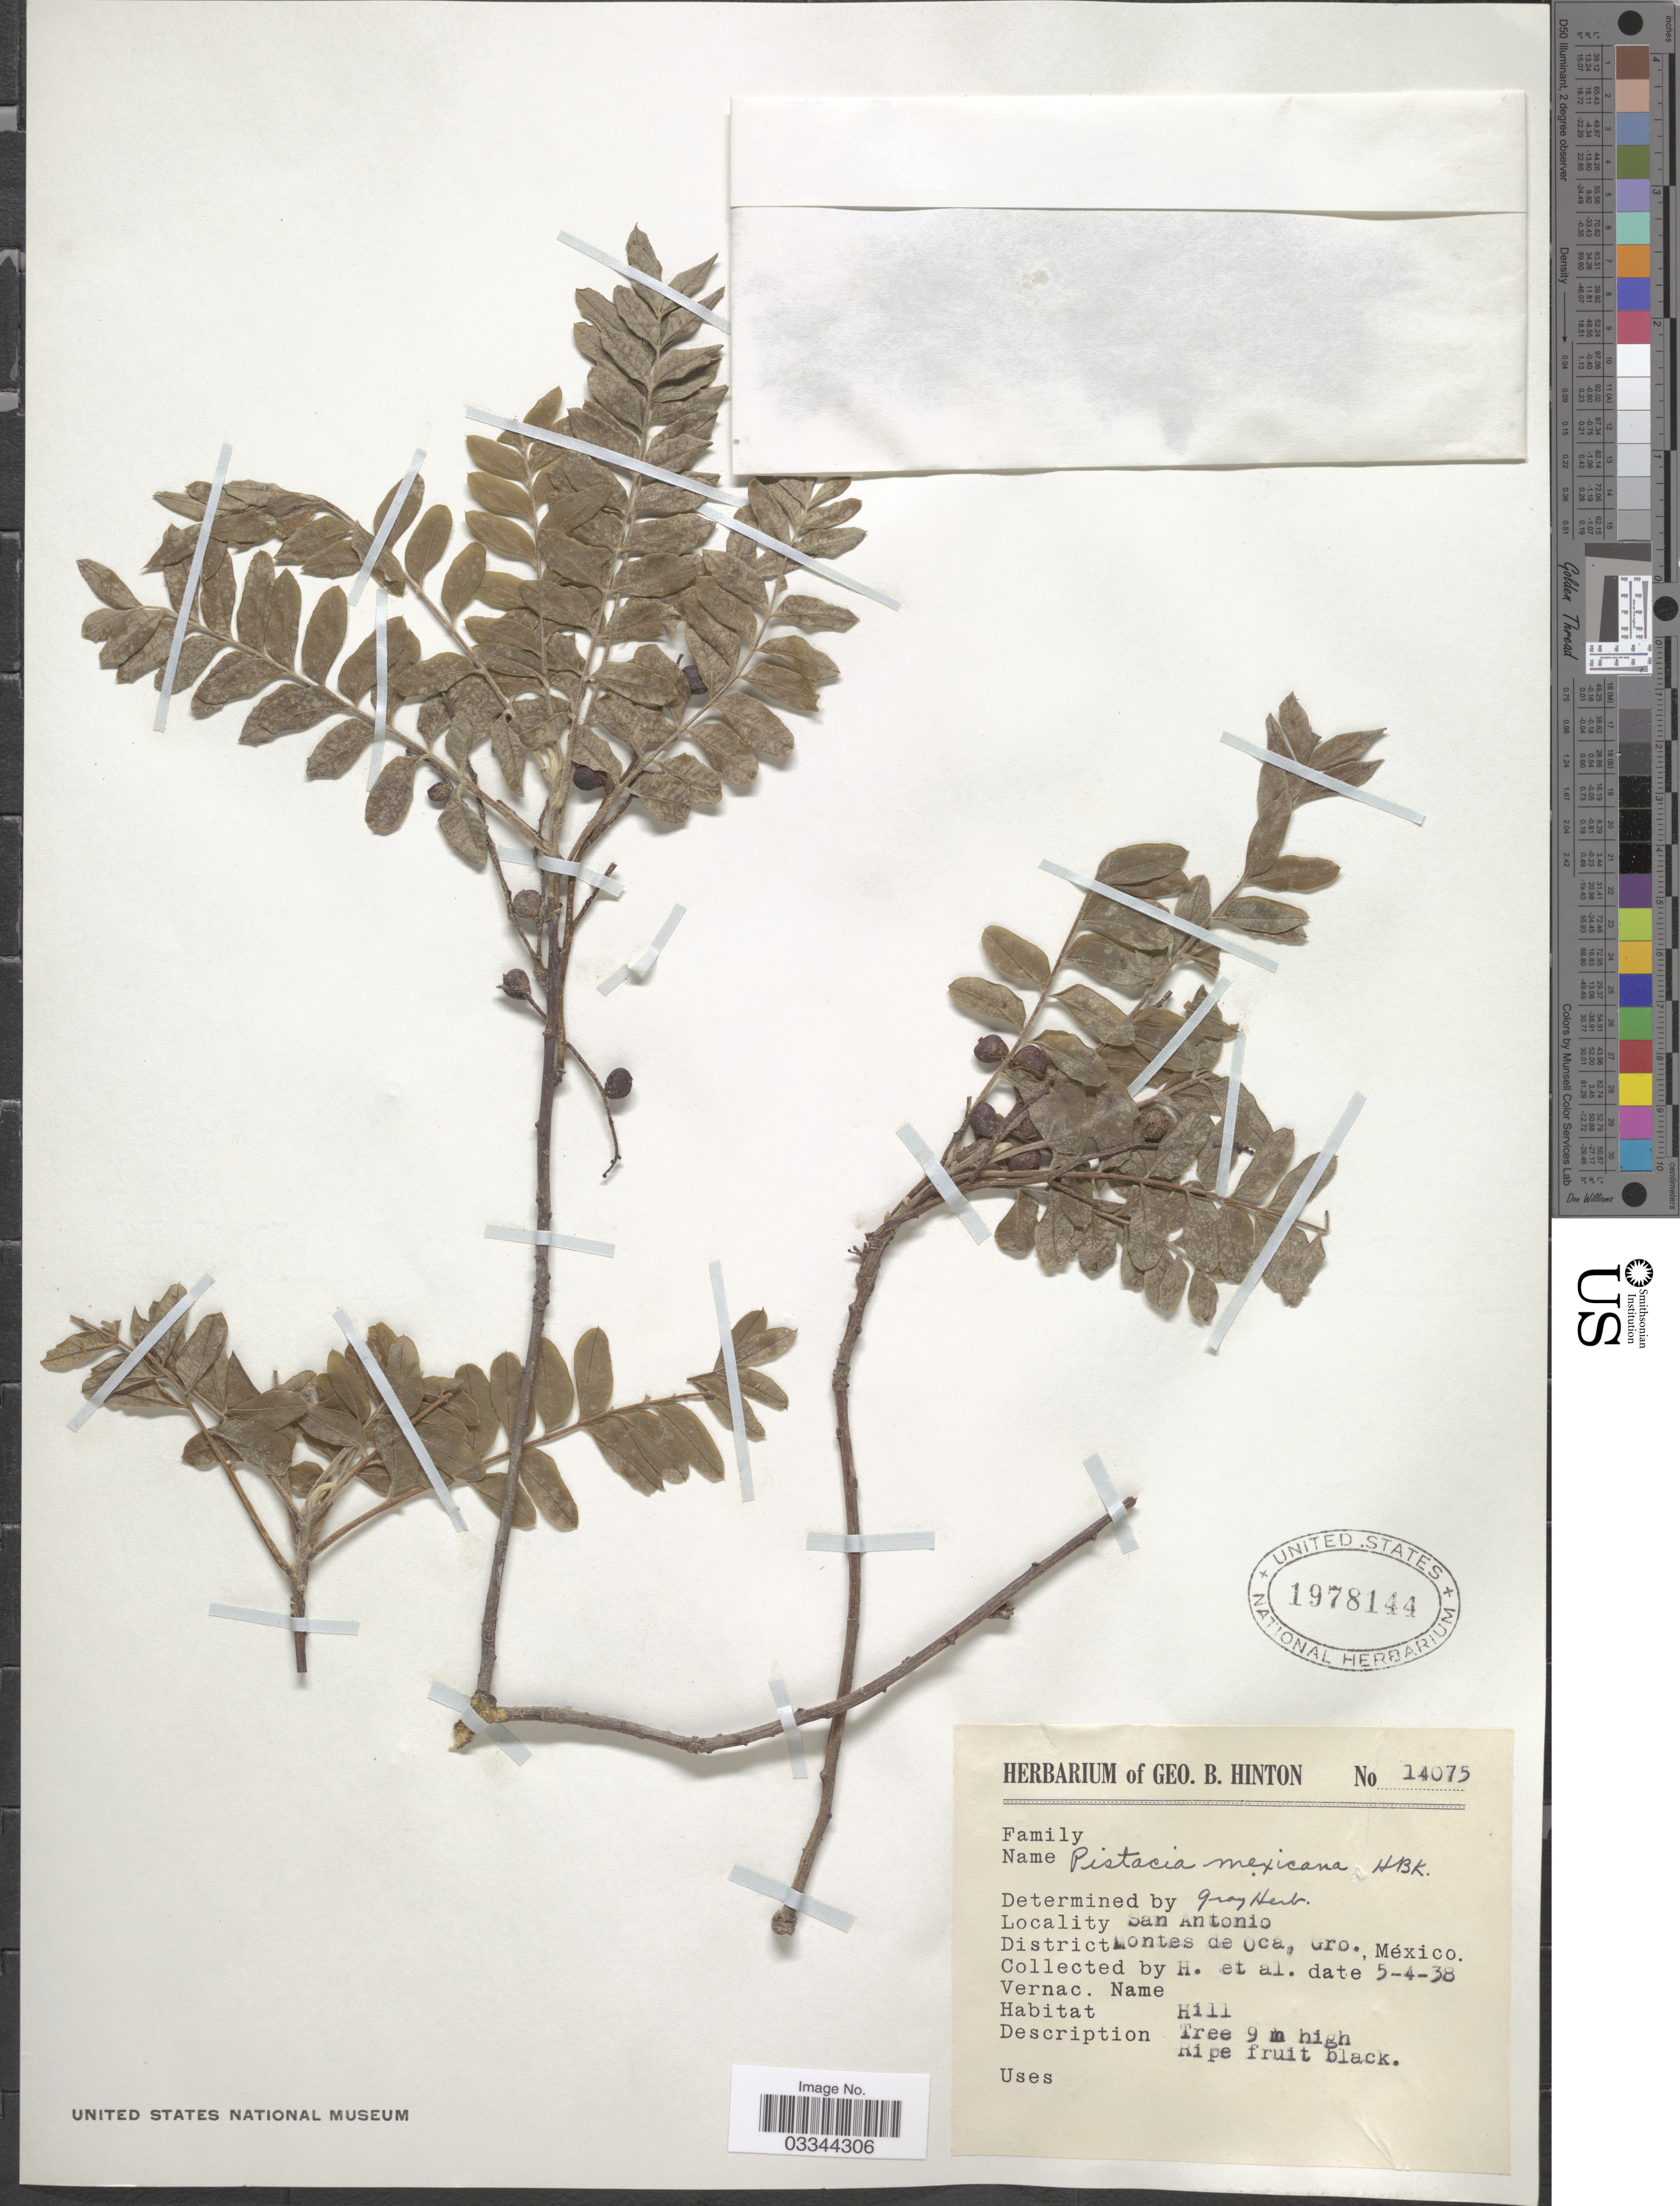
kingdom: Plantae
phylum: Tracheophyta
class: Magnoliopsida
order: Sapindales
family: Anacardiaceae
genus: Pistacia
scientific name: Pistacia mexicana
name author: Kunth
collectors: G. B. Hinton & et al.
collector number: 14075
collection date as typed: Transcribed d/m/y: 5/4/38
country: Mexico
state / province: Guerrero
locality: San Antonio, District Montes de Oca.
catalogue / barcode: US 1978144